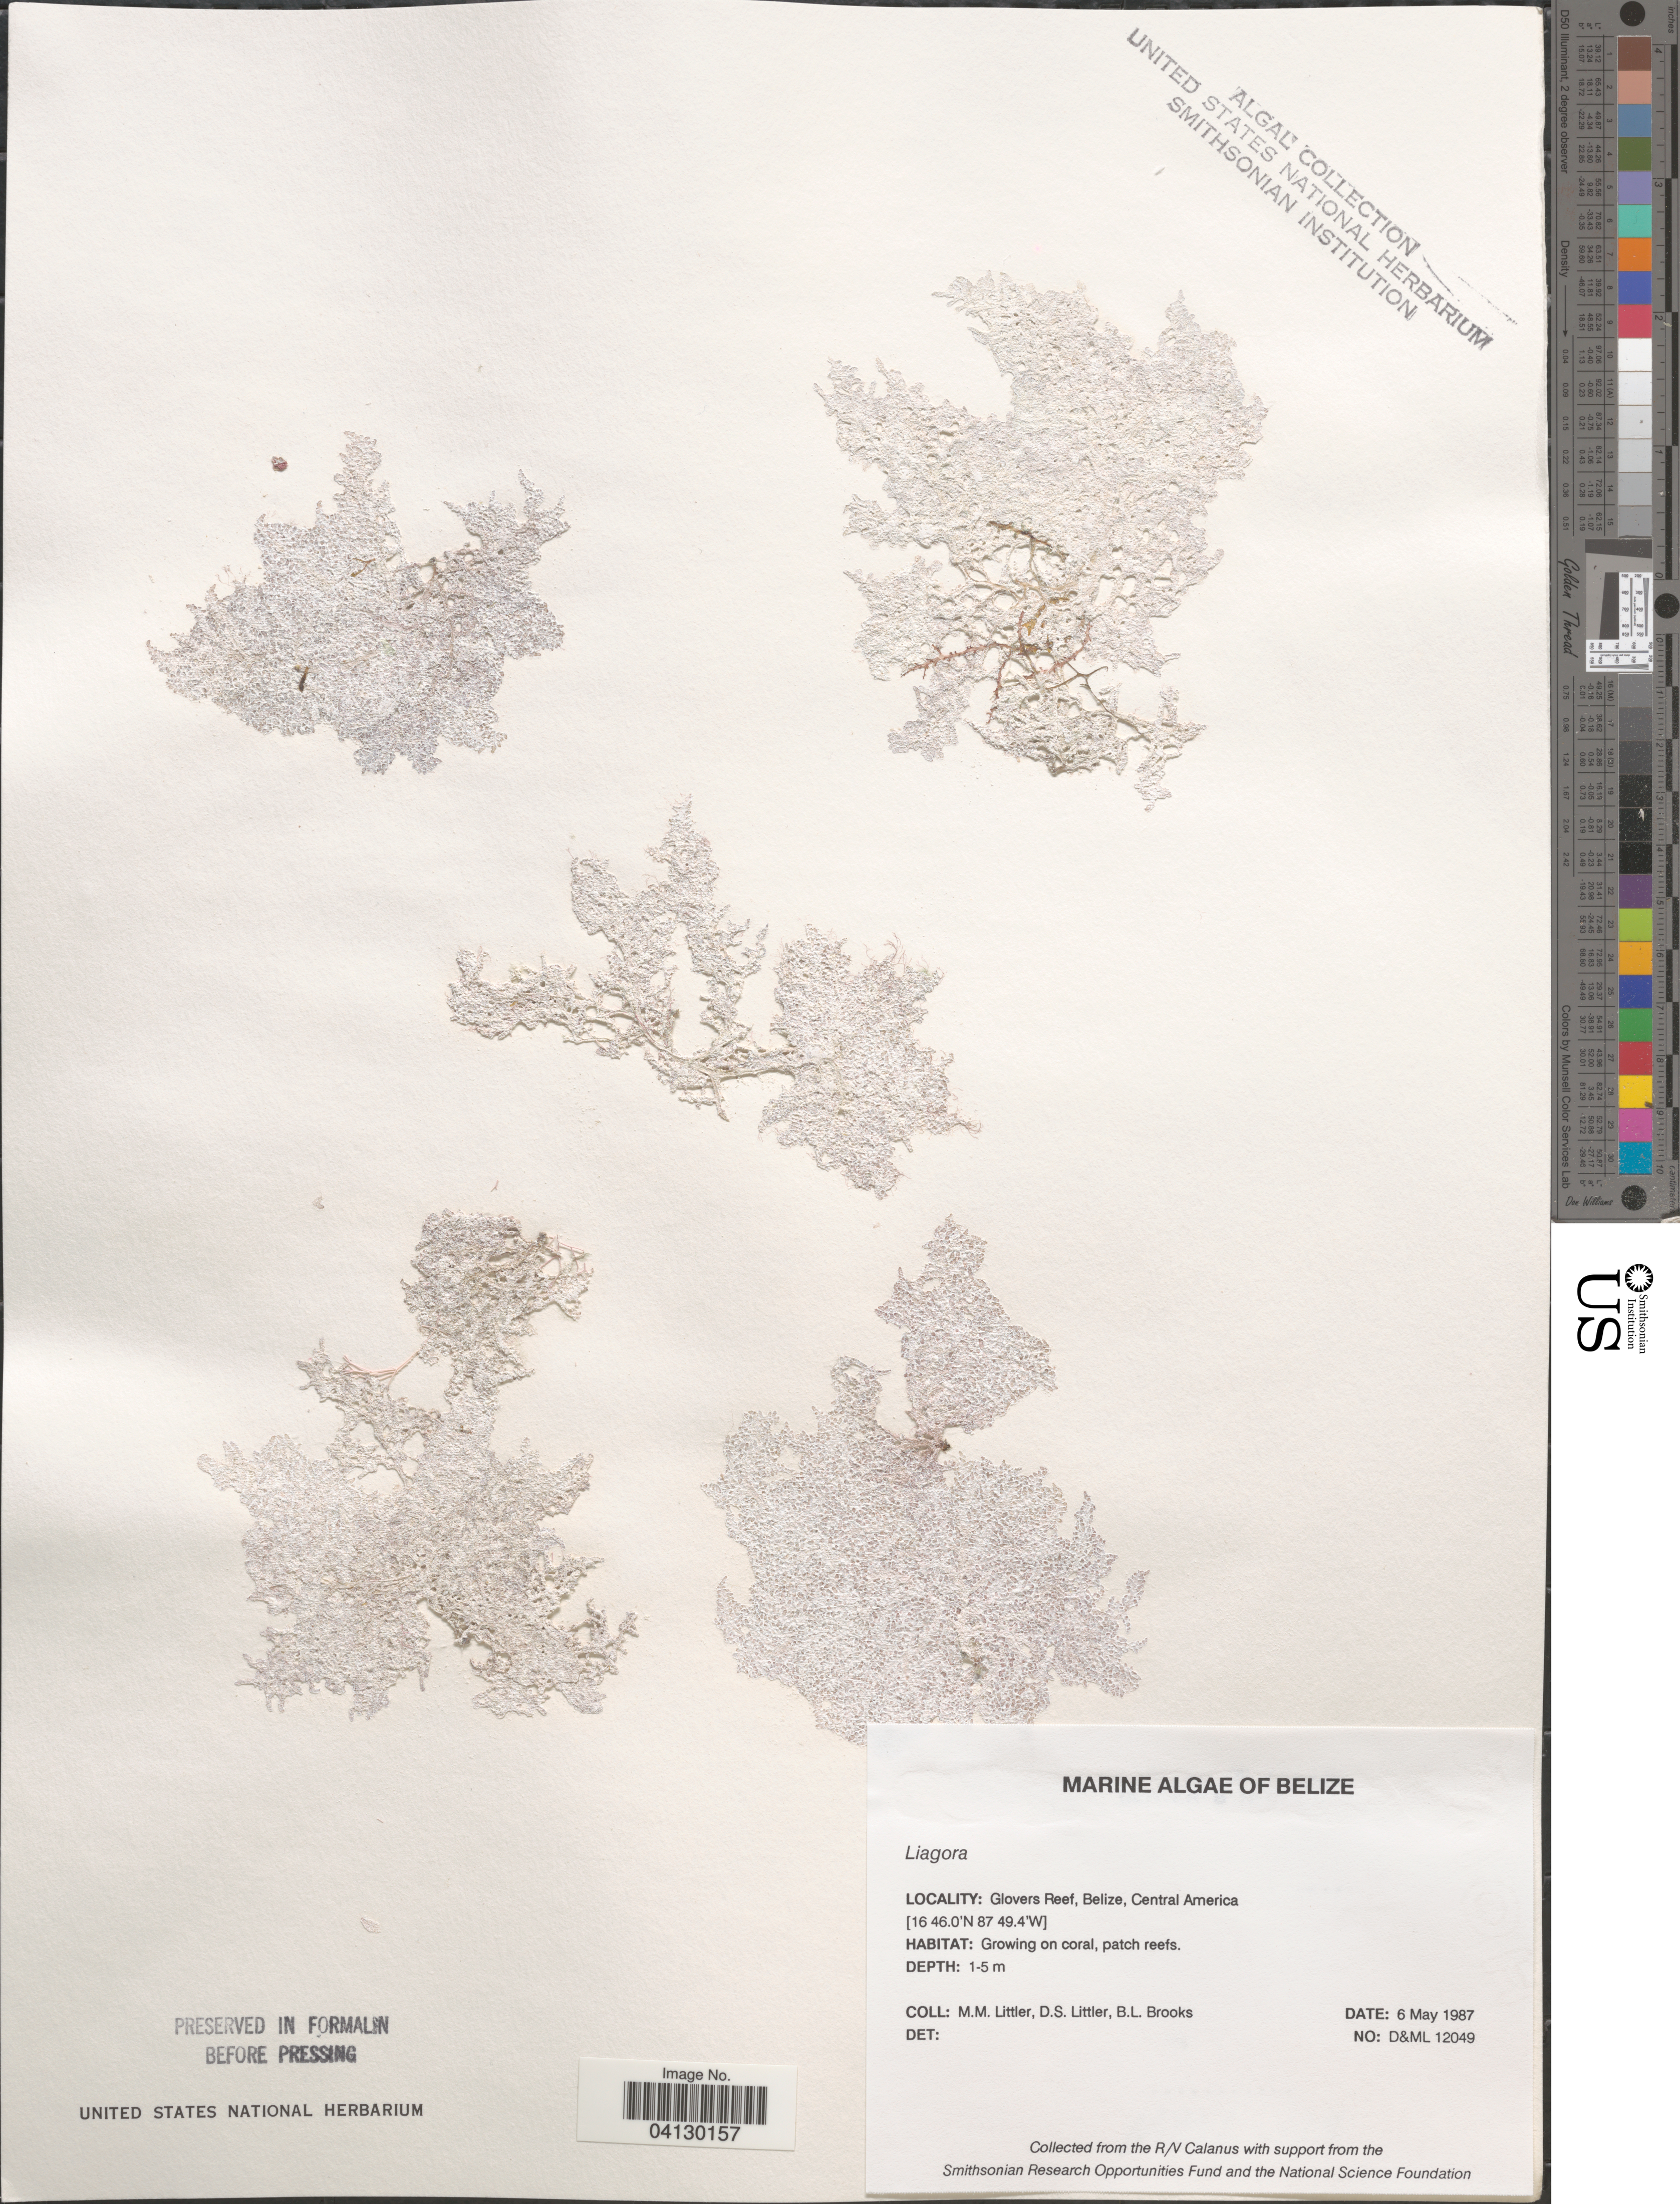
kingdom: Plantae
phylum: Rhodophyta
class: Florideophyceae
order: Nemaliales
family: Liagoraceae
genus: Liagora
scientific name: Liagora sp.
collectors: D. S. Littler & B. Brooks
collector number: D&ML 12049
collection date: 1987-05-06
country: Belize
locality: Glovers Reef.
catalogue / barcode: US 328607